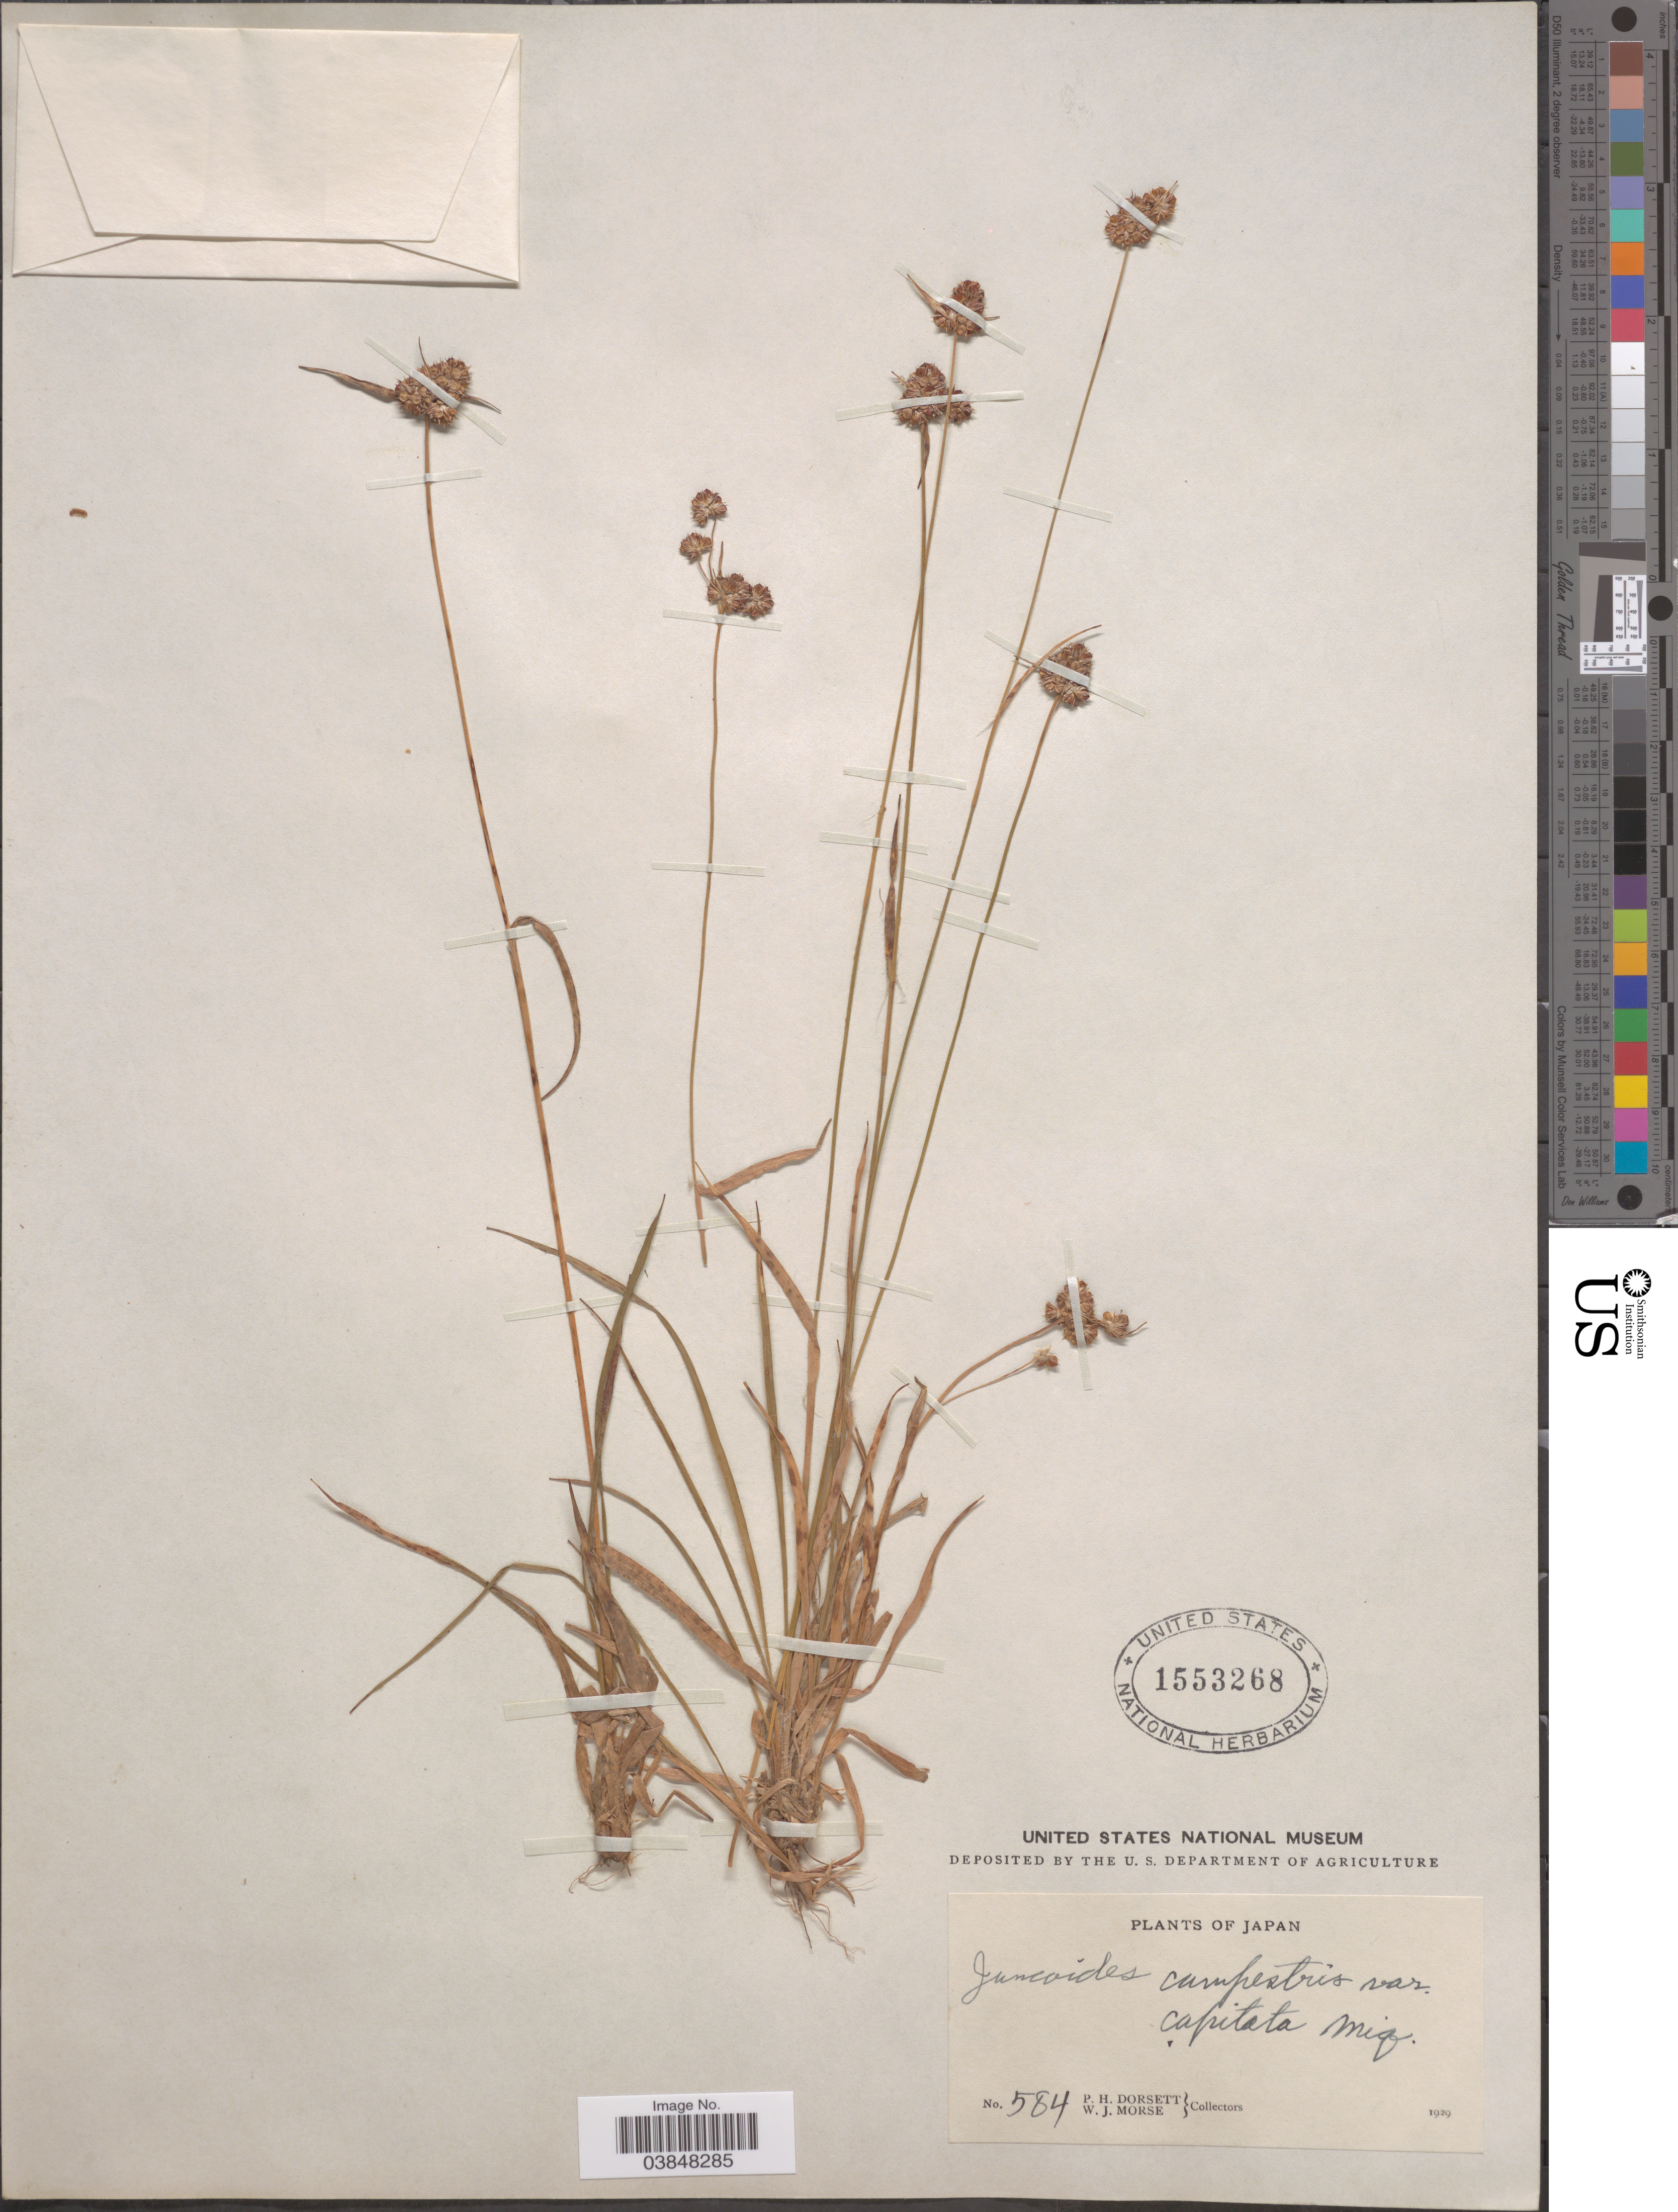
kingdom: Plantae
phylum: Tracheophyta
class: Liliopsida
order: Poales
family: Juncaceae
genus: Luzula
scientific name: Luzula capitata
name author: (Miq. ex Franch. & Sav.) Kom.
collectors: P. H. Dorsett & W. J. Morse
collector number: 584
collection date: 1929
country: Japan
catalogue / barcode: US 1553268